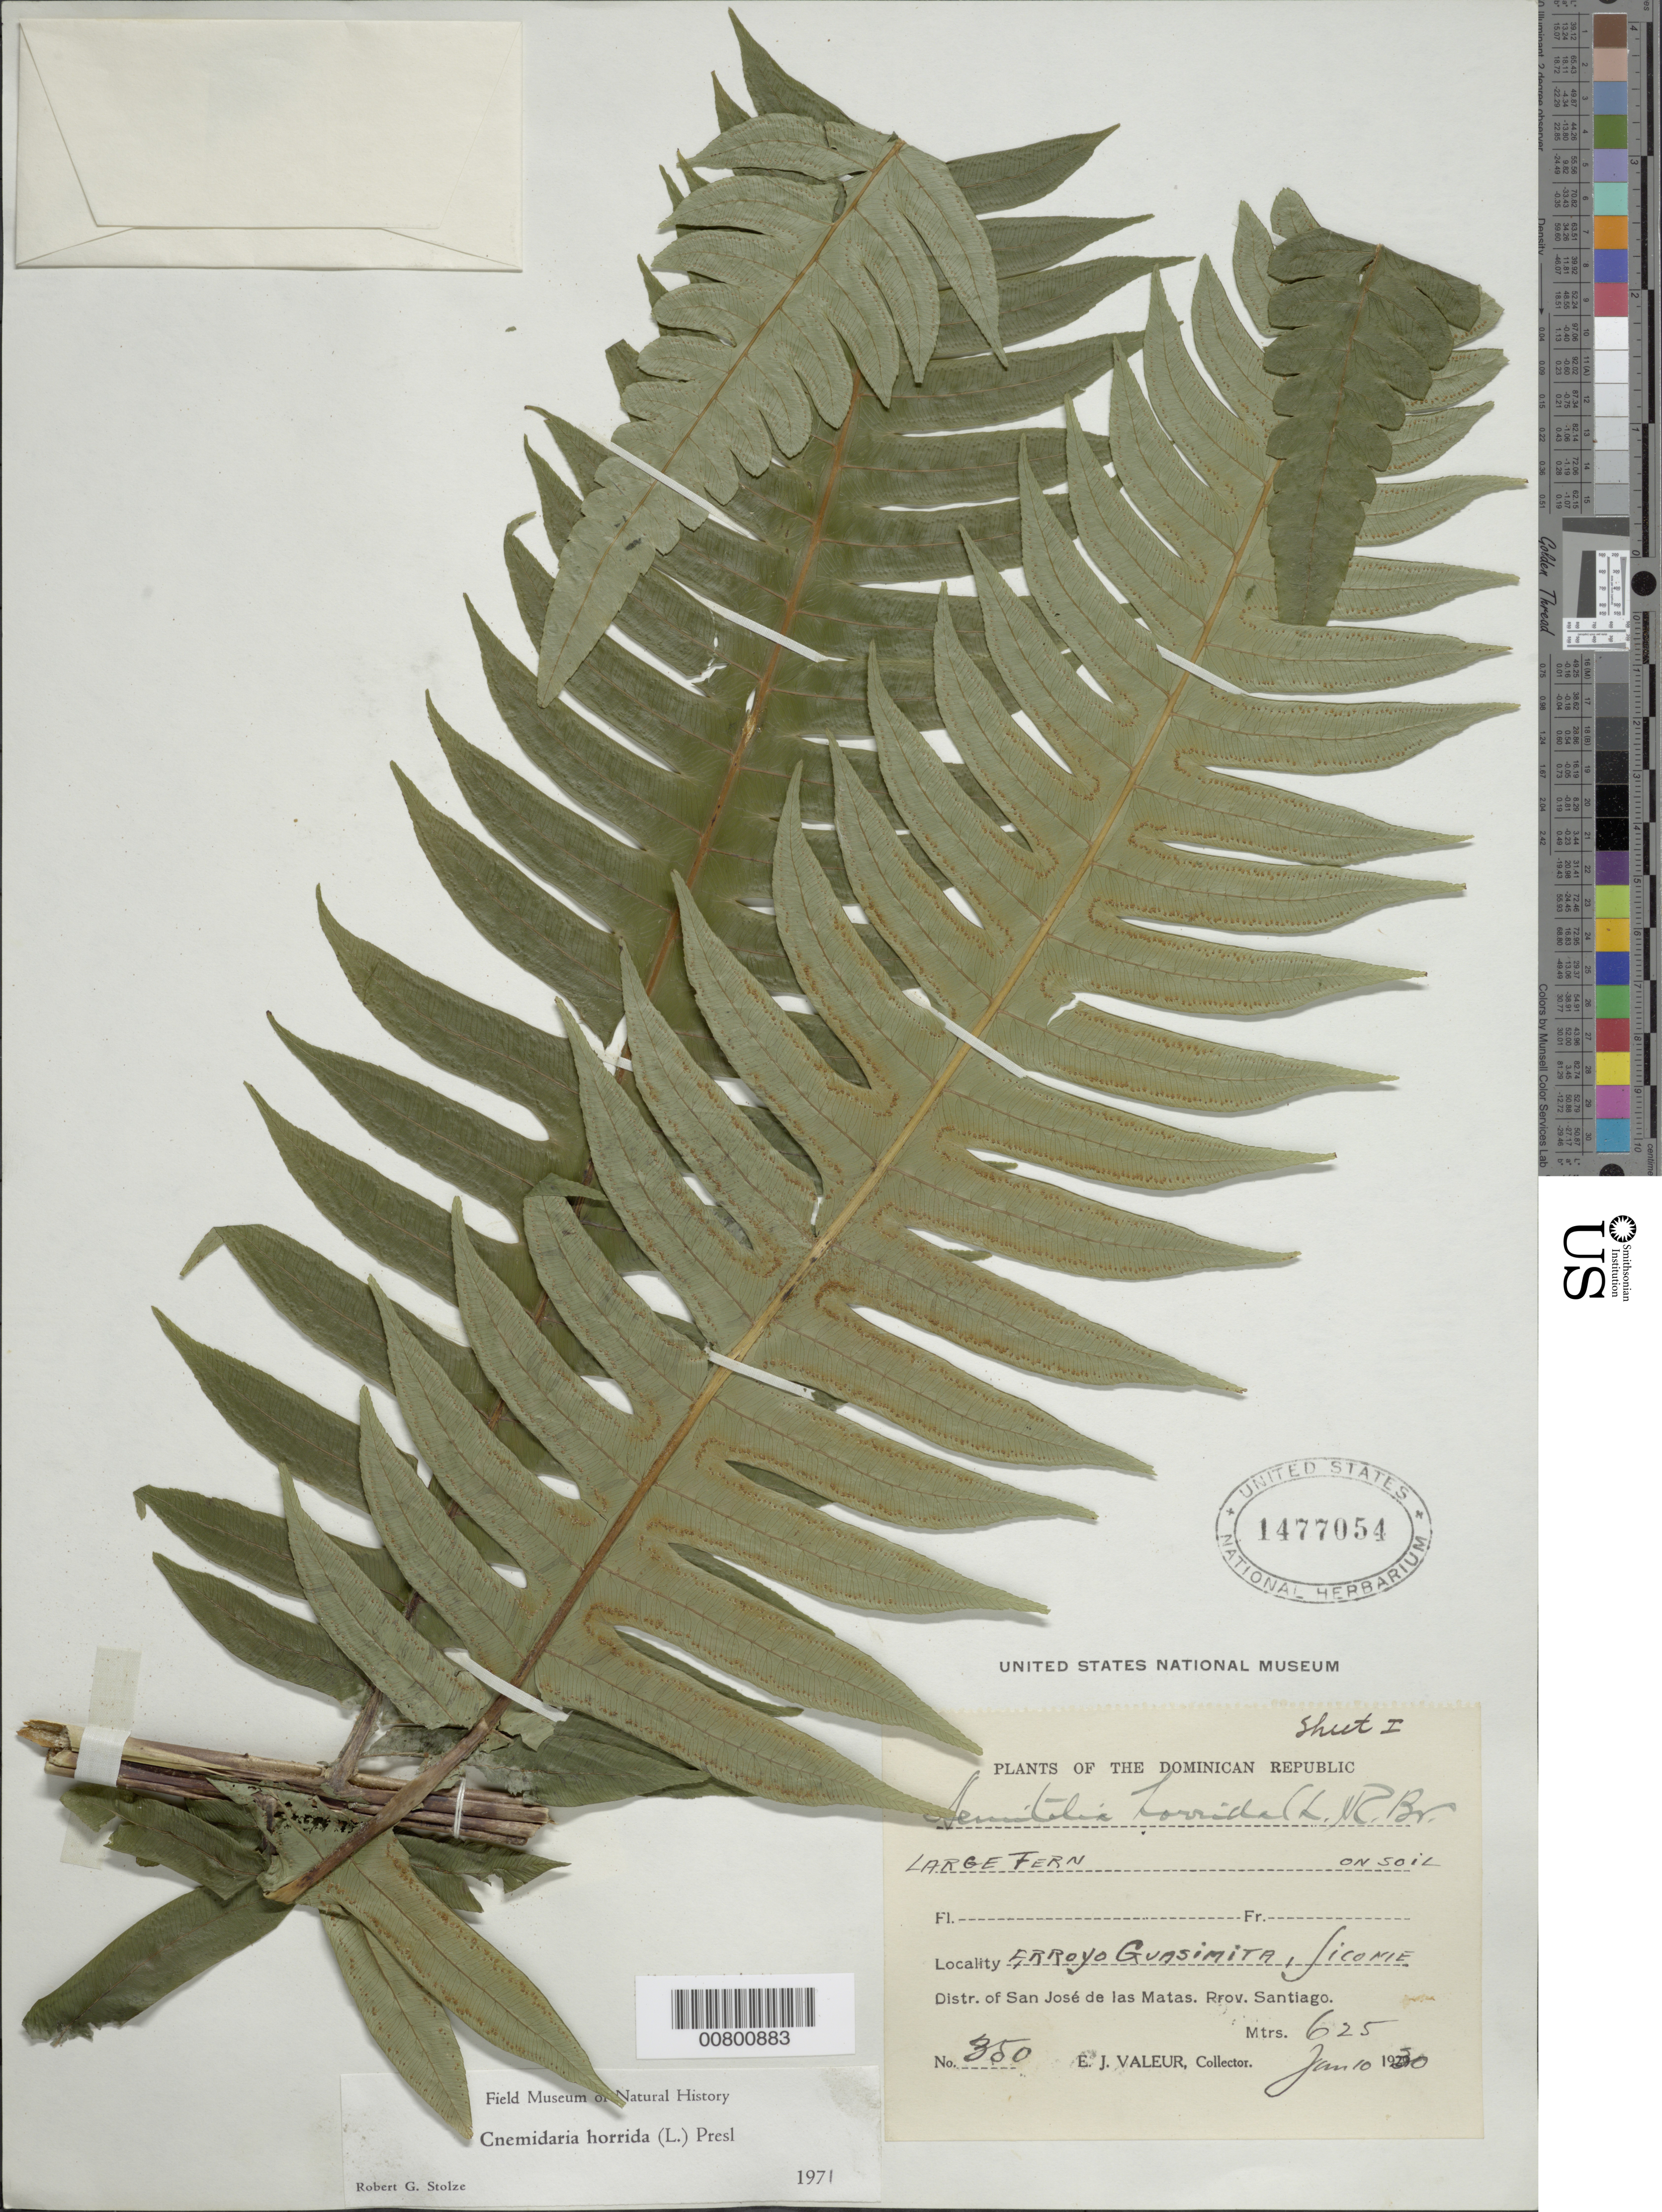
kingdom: Plantae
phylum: Tracheophyta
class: Polypodiopsida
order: Cyatheales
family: Cyatheaceae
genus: Cyathea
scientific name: Cyathea horrida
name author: (L.) Sm.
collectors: E. Valeur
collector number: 350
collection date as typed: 10 Jan 1930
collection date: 1930-01-10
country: Dominican Republic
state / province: Santiago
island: Hispaniola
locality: Dist. San José de las Matas, Arryo Guasimita, Jicome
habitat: On soil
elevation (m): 625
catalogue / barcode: US 1477054